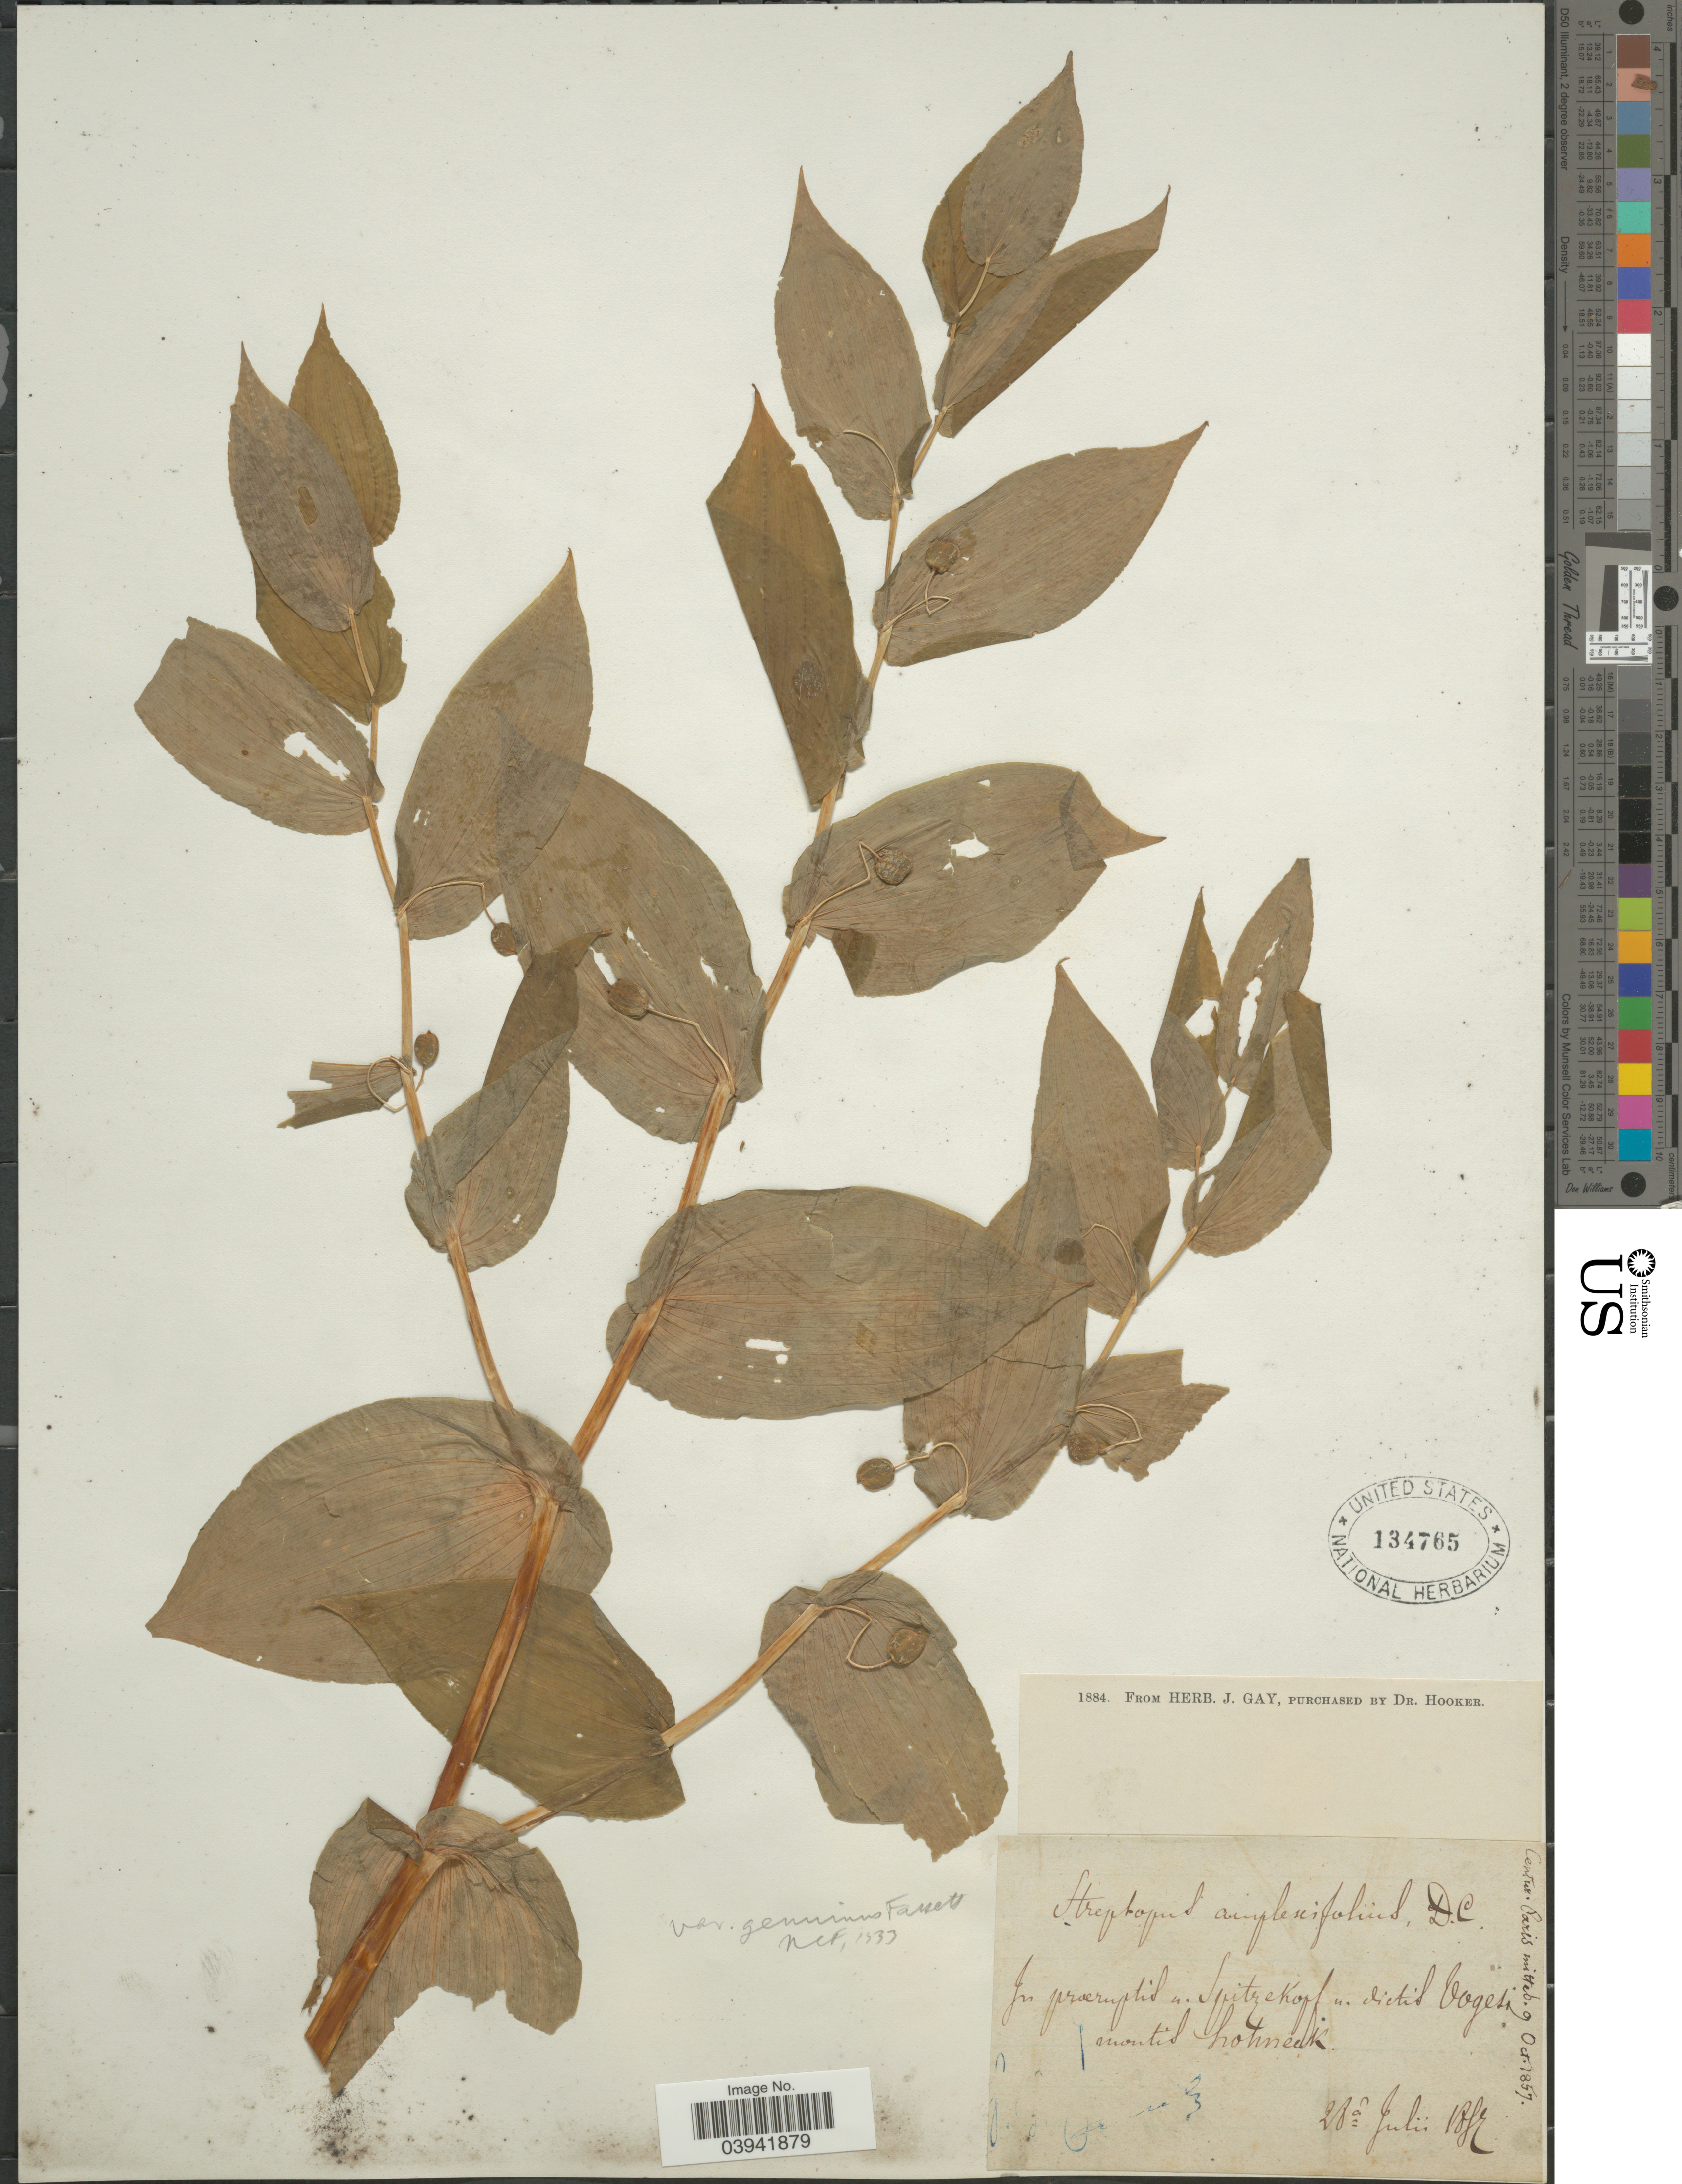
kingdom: Plantae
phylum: Tracheophyta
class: Liliopsida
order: Liliales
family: Liliaceae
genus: Streptopus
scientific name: Streptopus amplexifolius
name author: (L.) DC.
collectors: ex herb. J. Gay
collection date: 1887-07-28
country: Germany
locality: In proeruptid in Spitzekopf in dictis Vogesi montis Lahneck. [interpreted]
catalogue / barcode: US 134765